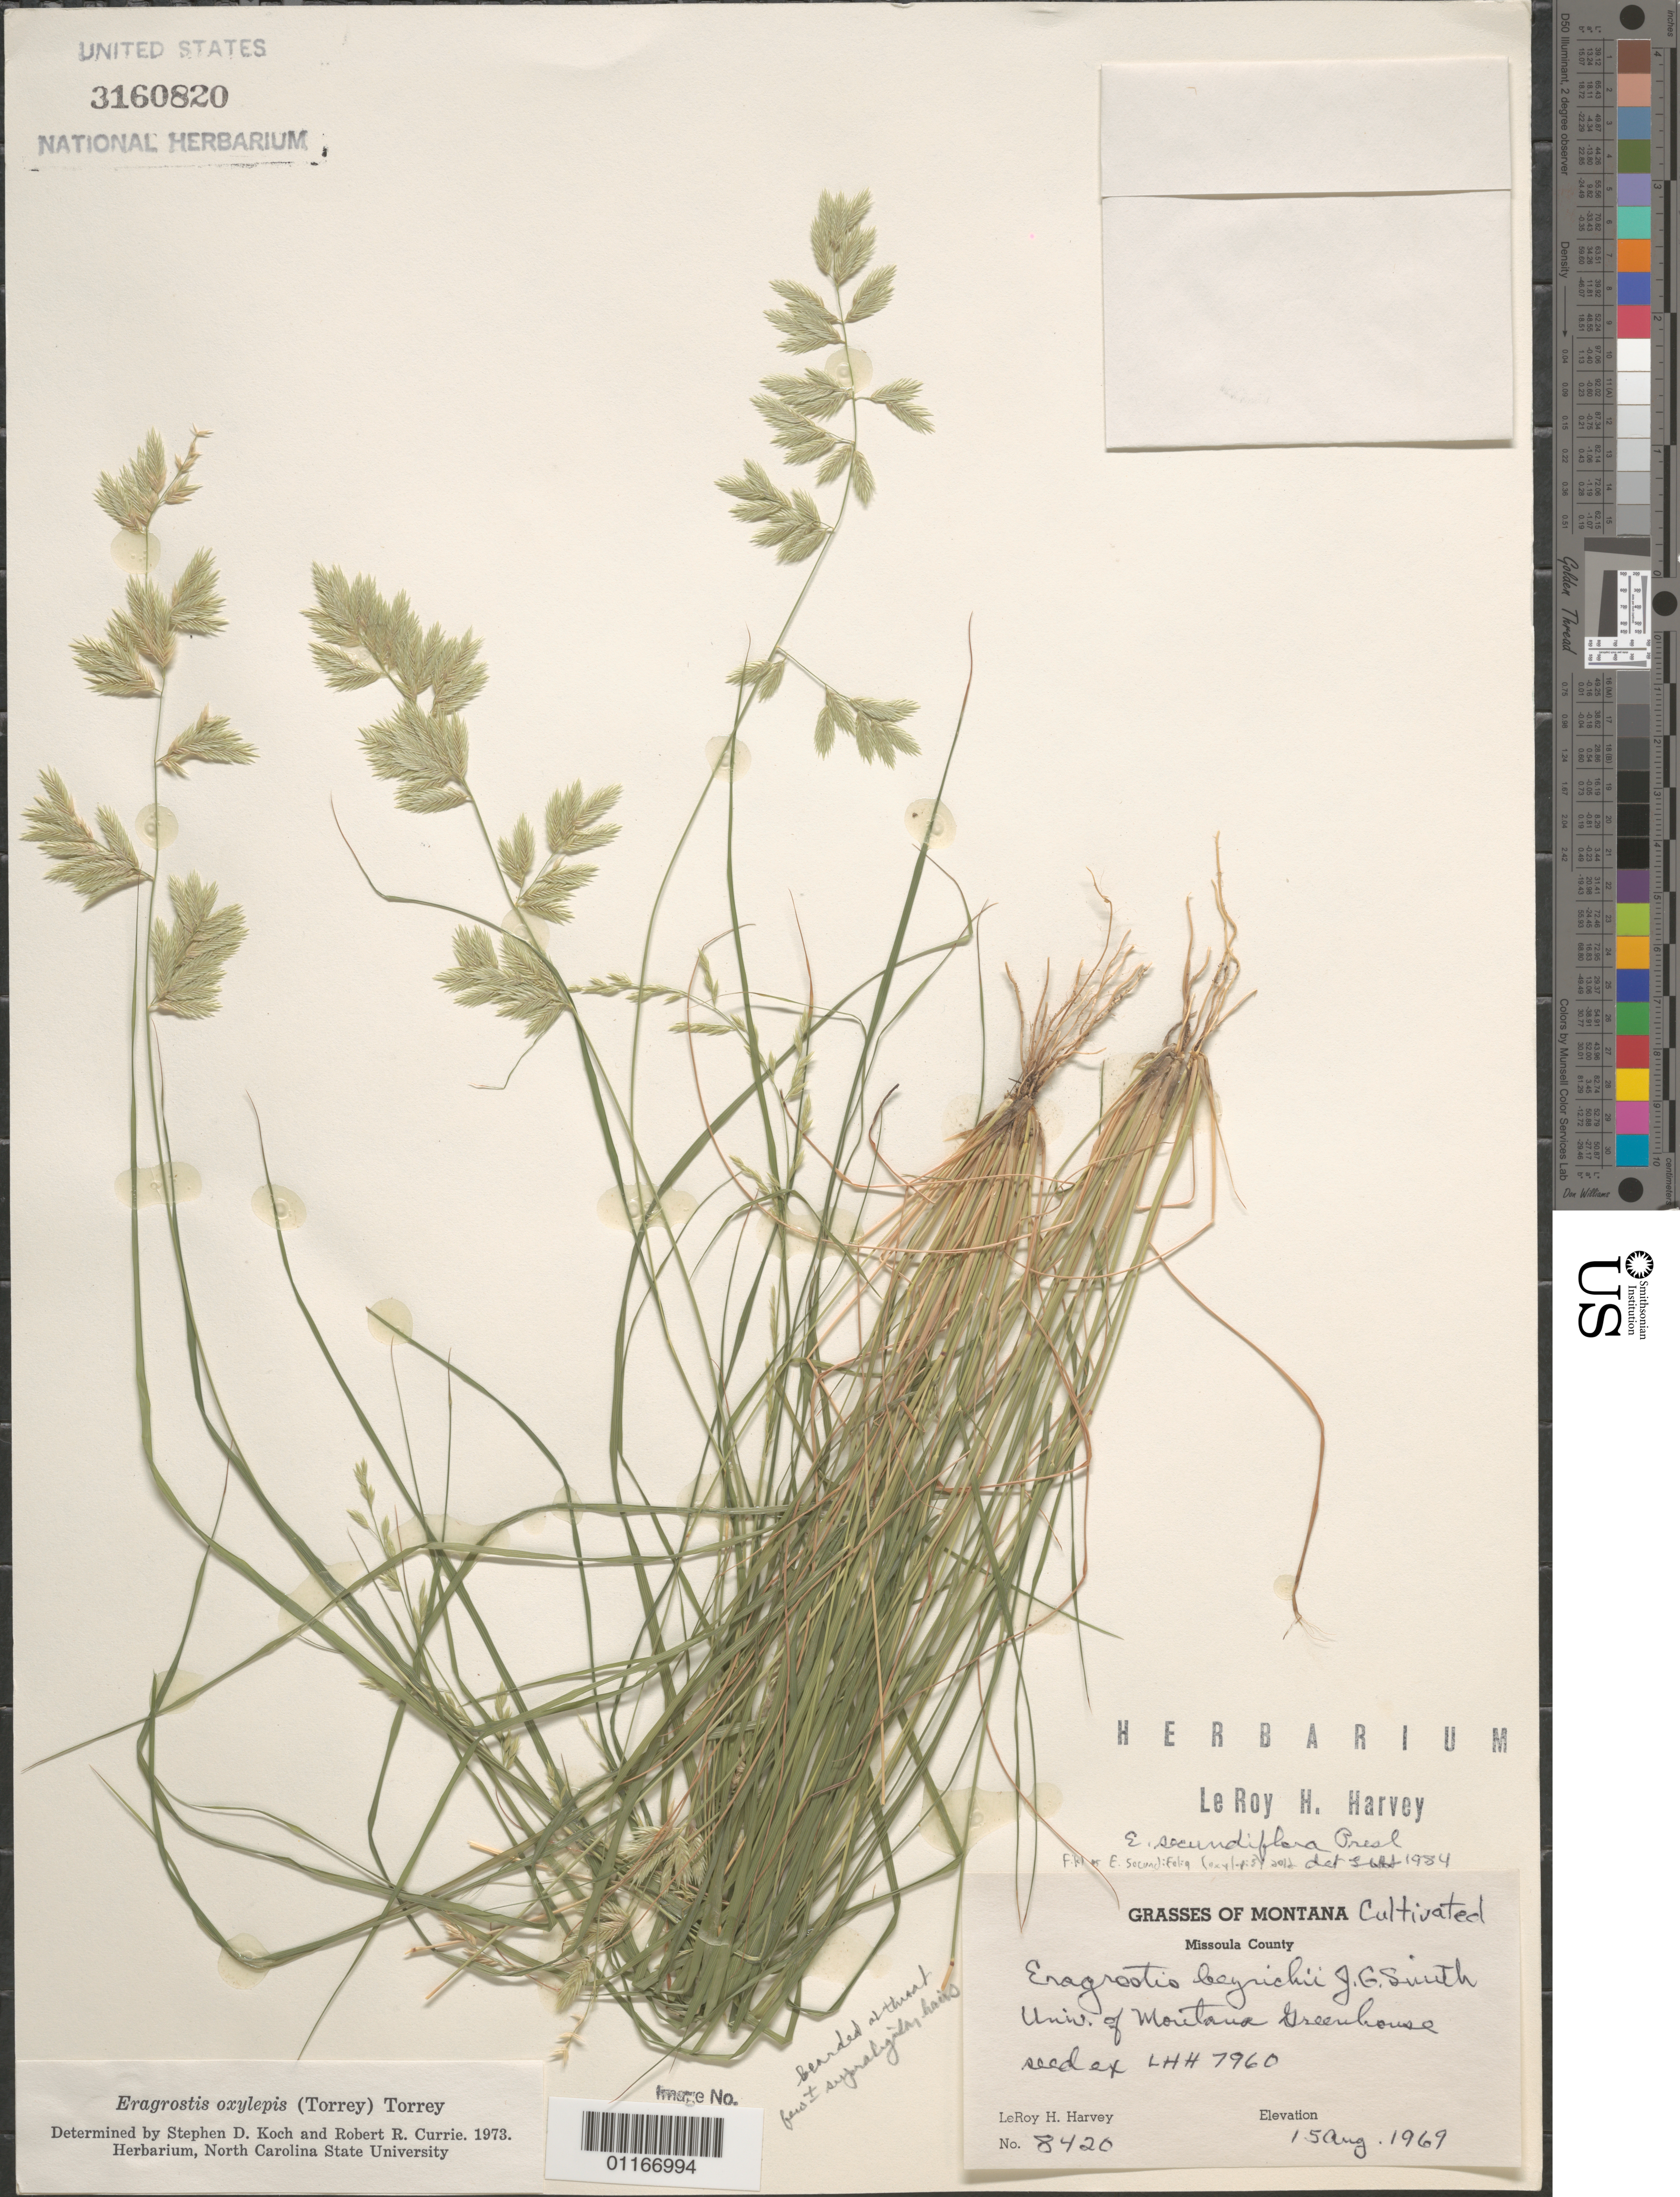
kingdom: Plantae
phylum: Tracheophyta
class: Liliopsida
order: Poales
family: Poaceae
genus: Eragrostis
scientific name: Eragrostis secundiflora subsp. oxylepis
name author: (Torr.) S.D. Koch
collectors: L. H. Harvey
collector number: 8420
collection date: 1969-08-15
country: United States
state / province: Montana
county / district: Missoula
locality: University of Montana Greenhouse, seed ex LHH 7960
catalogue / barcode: US 3160820